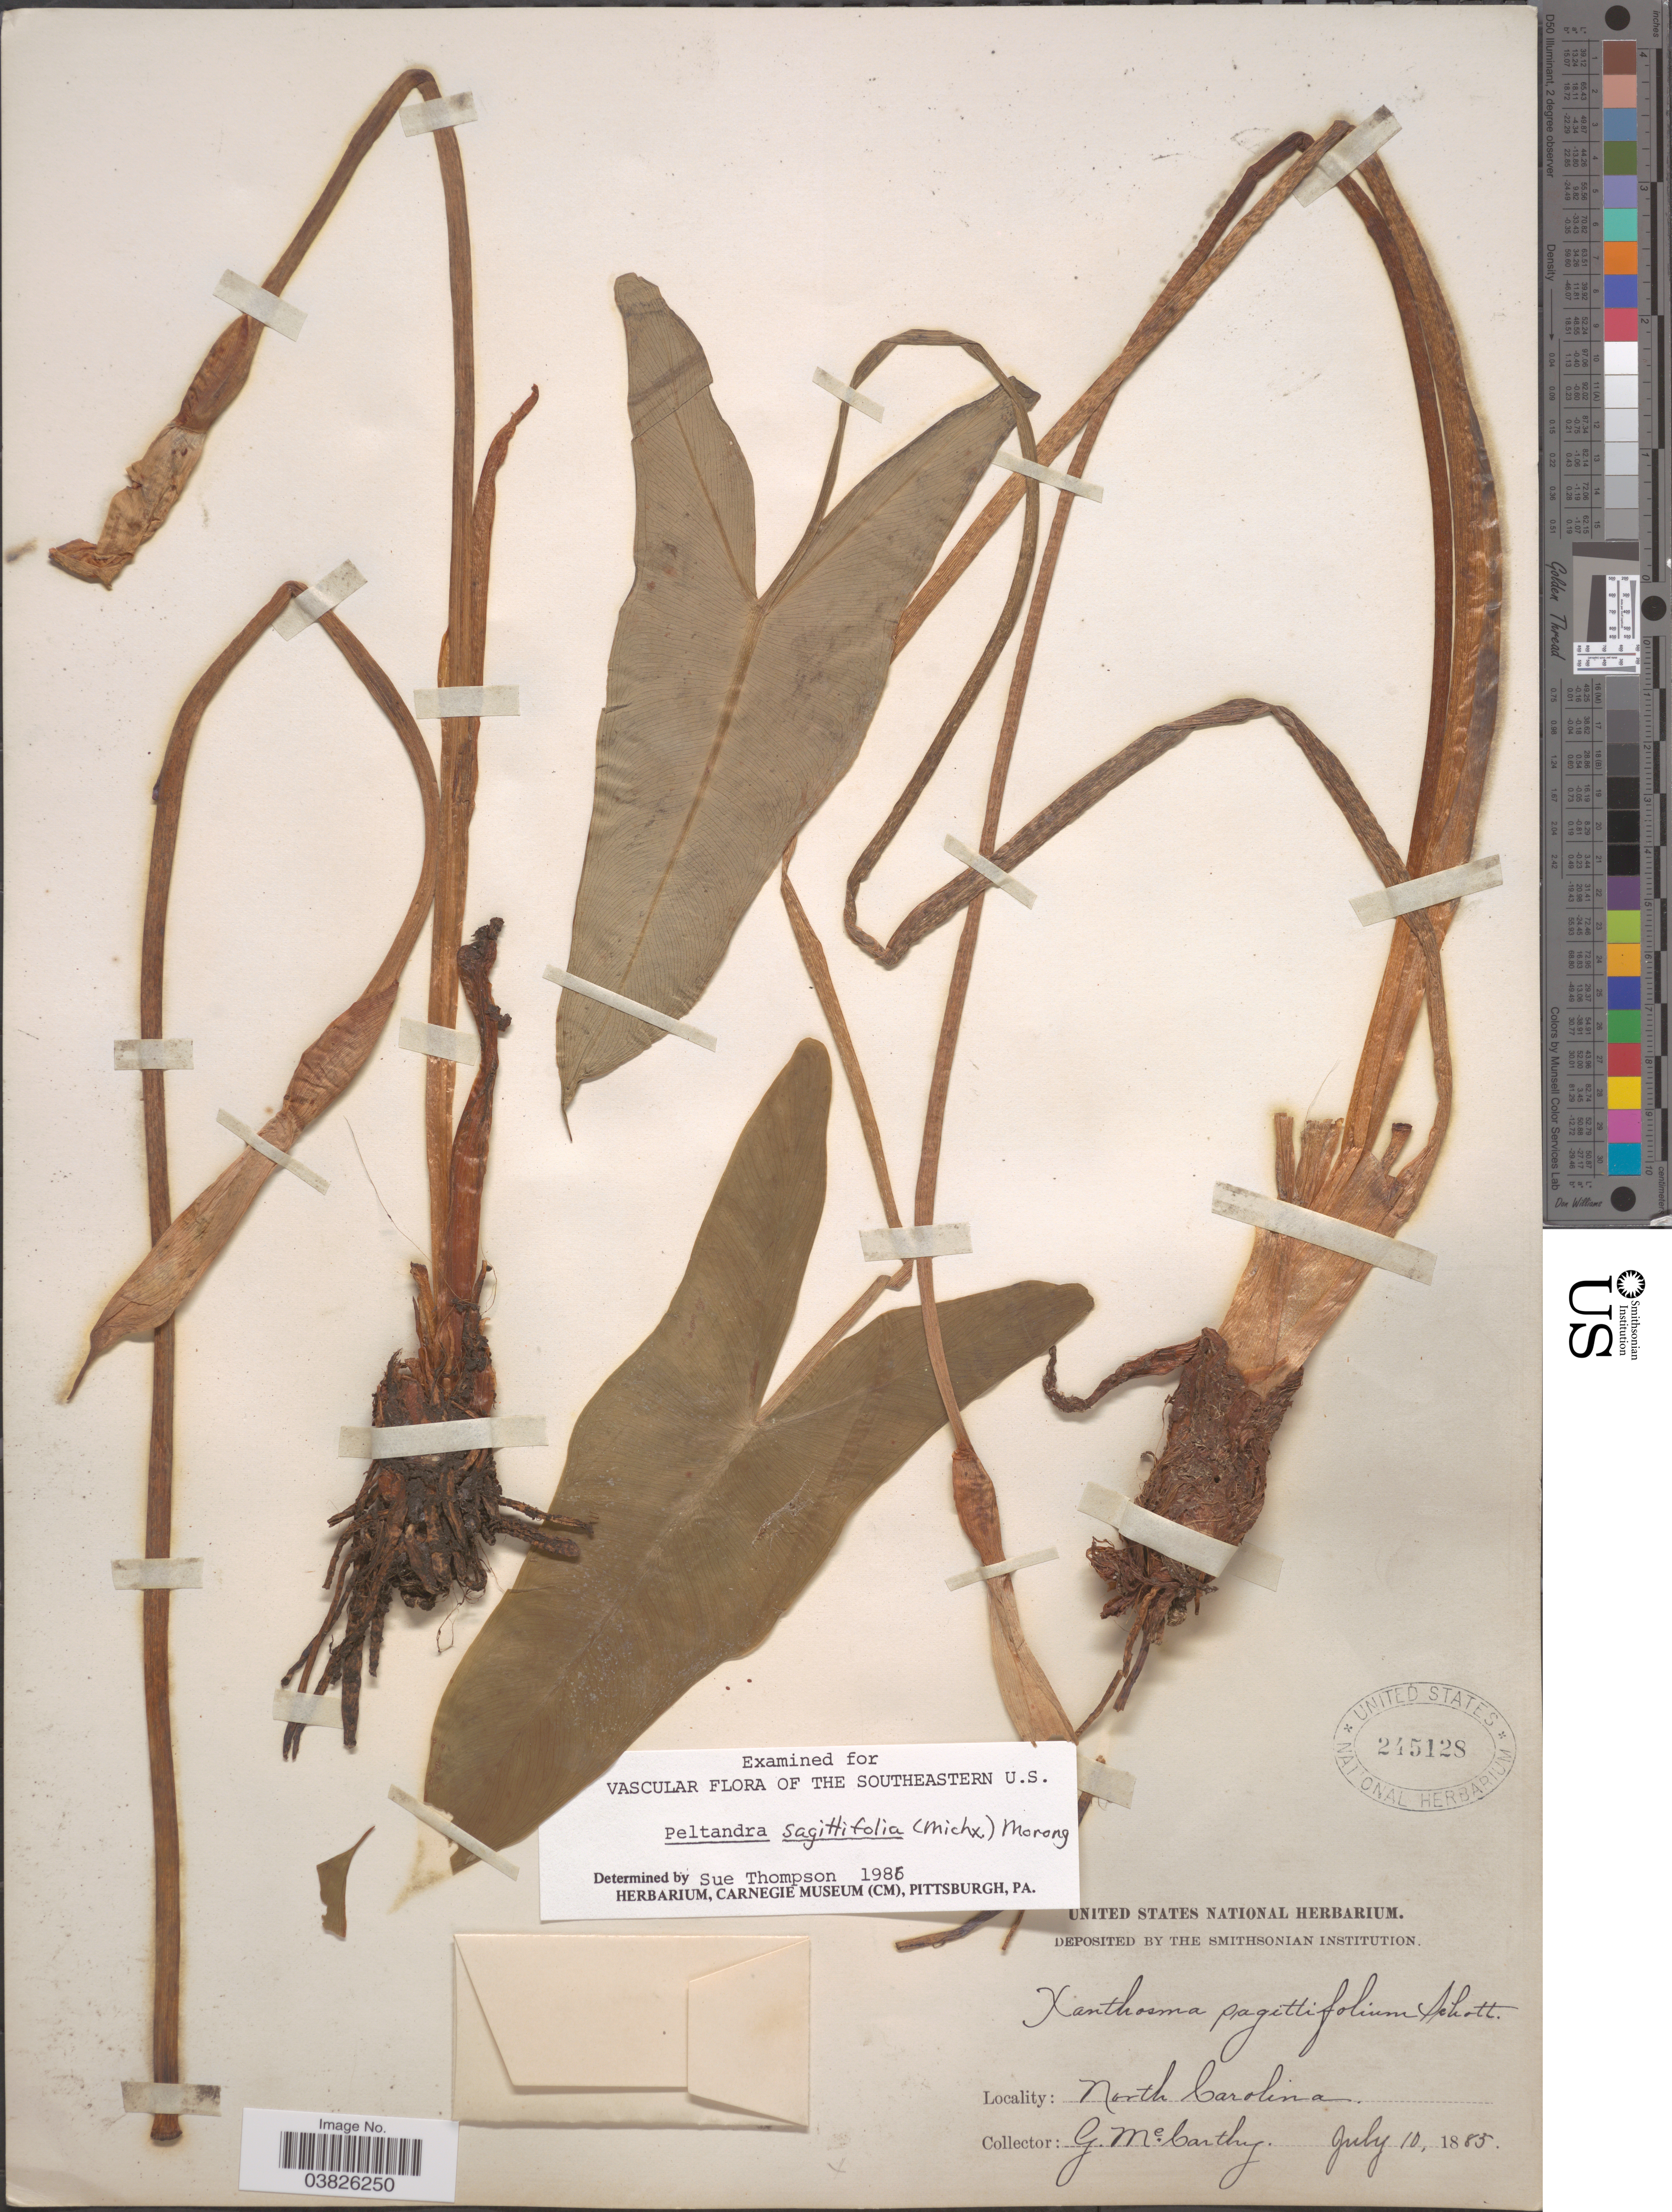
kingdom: Plantae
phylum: Tracheophyta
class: Liliopsida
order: Alismatales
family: Araceae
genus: Peltandra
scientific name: Peltandra sagittifolia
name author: (Michx.) Morong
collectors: G. McCarthy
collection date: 1885-07-10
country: United States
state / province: North Carolina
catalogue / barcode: US 245128